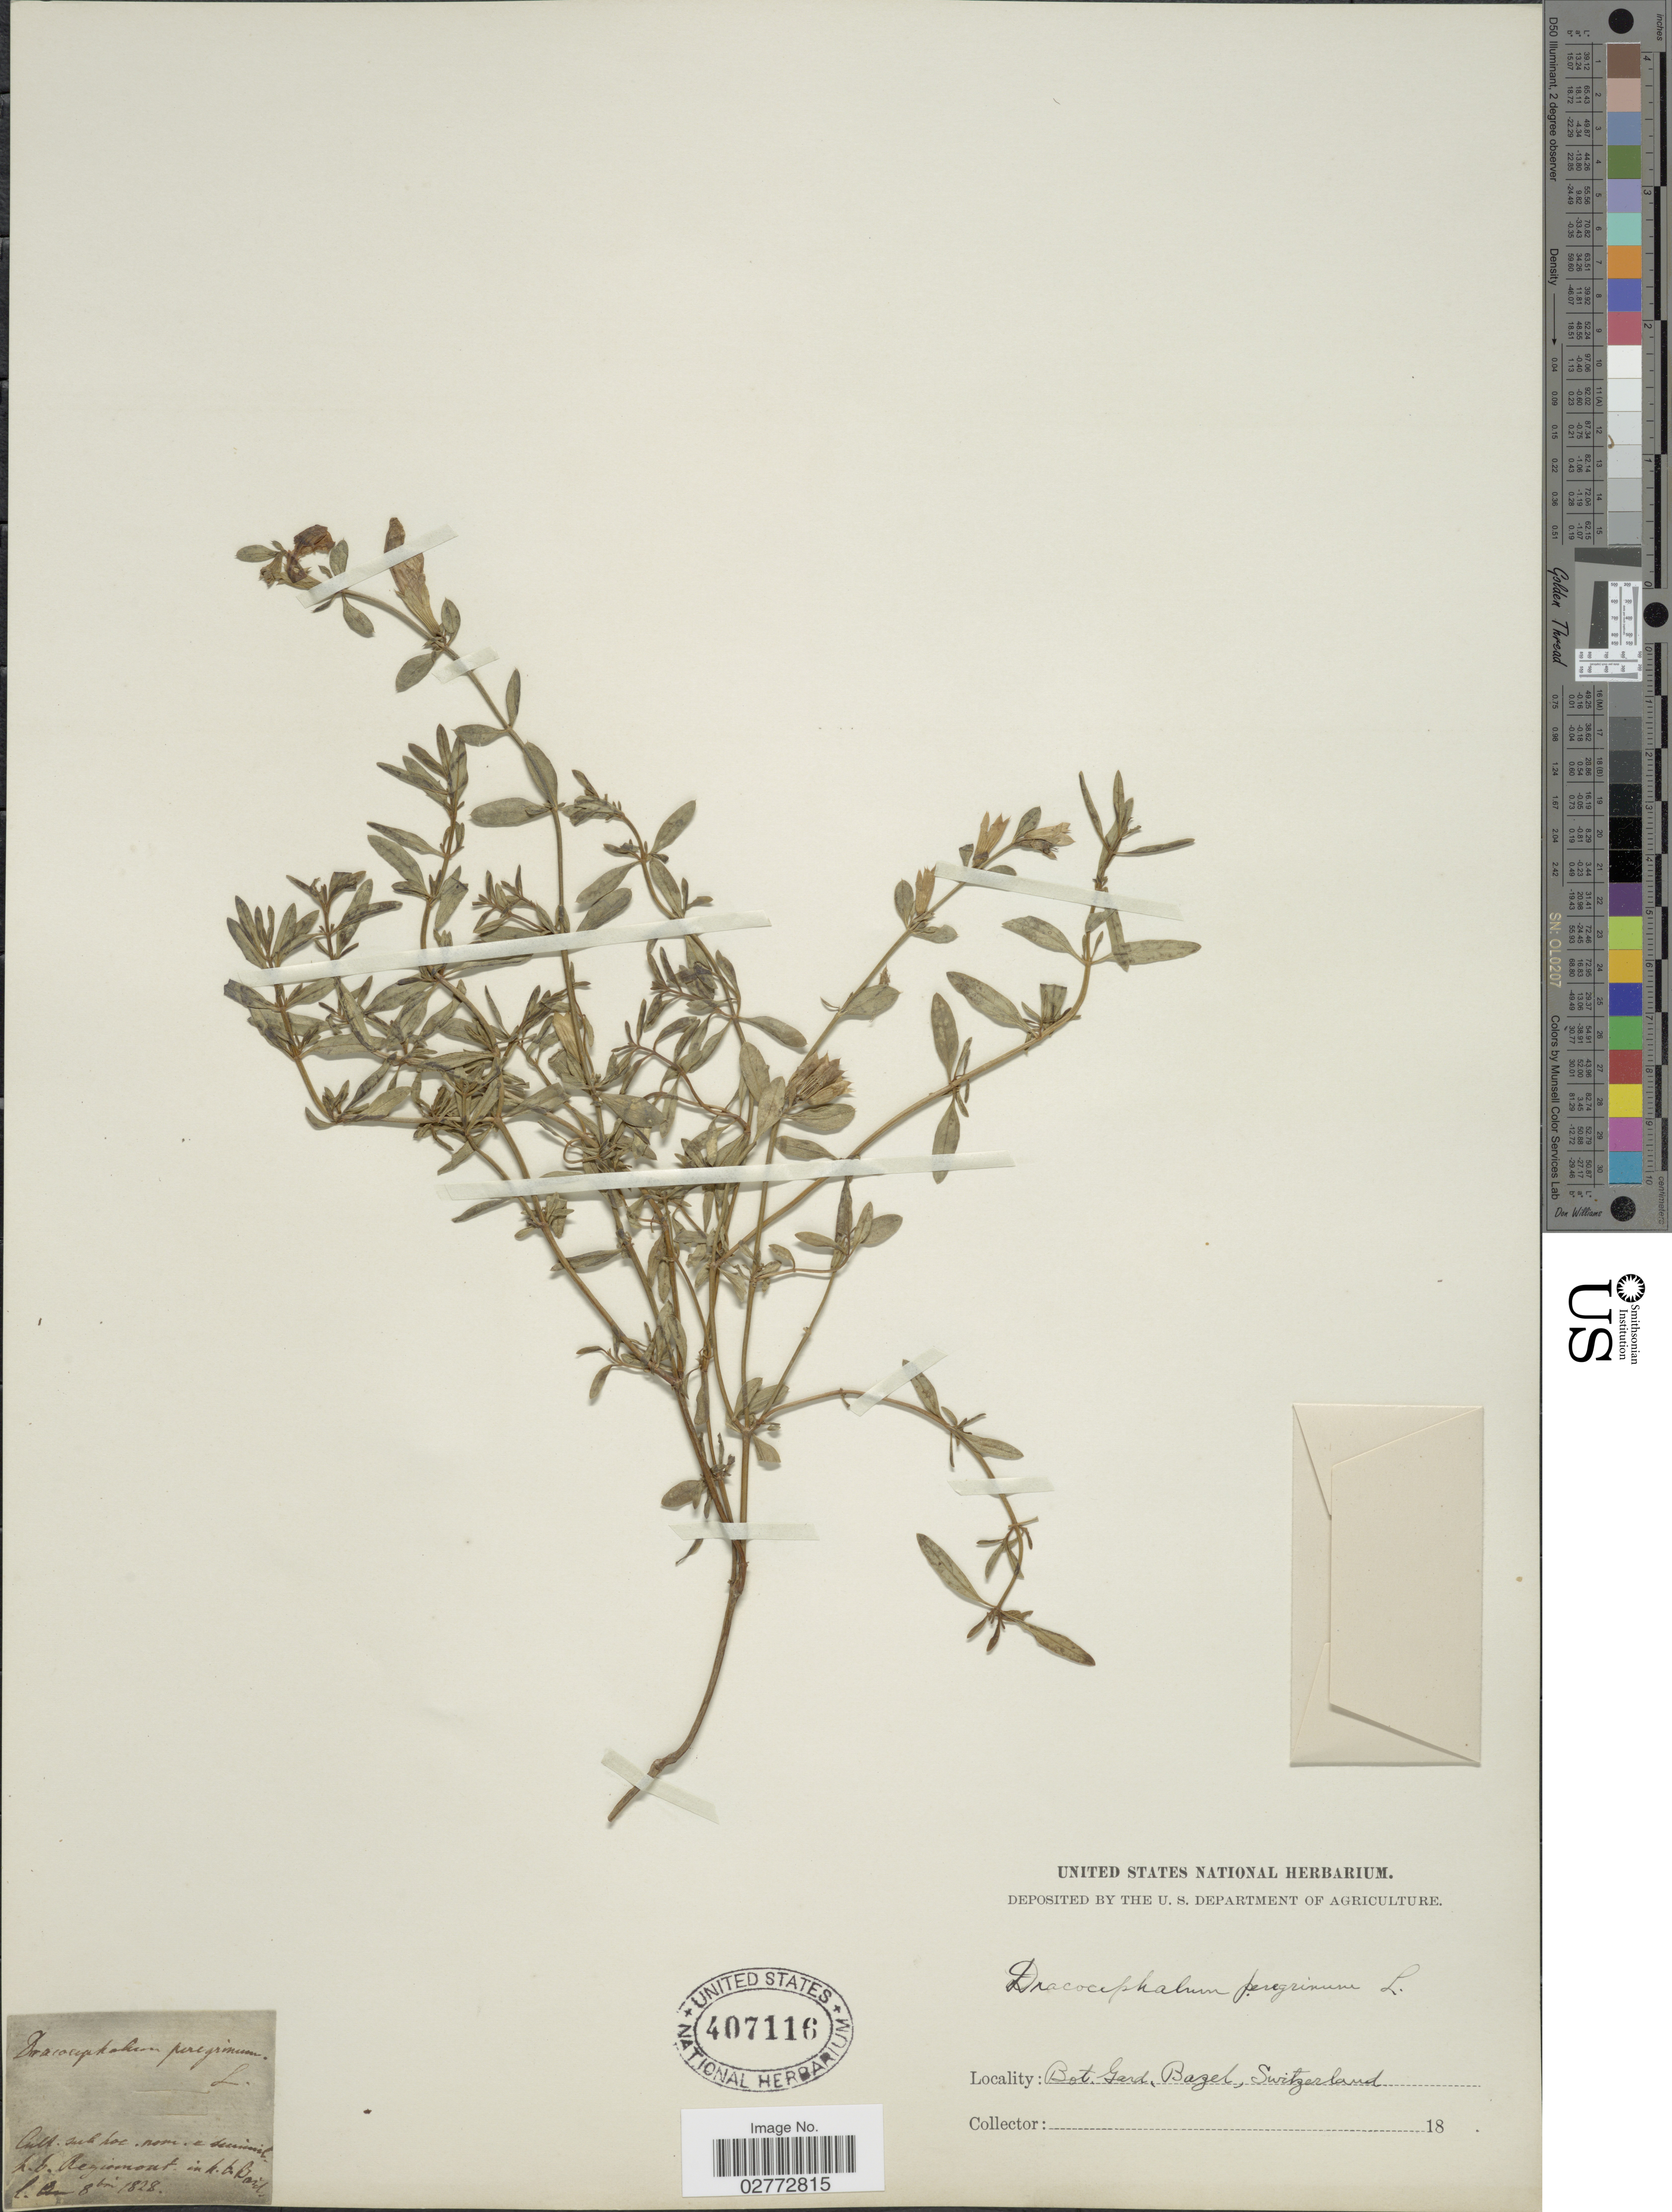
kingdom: Plantae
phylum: Tracheophyta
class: Magnoliopsida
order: Lamiales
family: Lamiaceae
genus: Dracocephalum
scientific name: Dracocephalum peregrinum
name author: L.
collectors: ex herb. United States National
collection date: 1828-10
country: Switzerland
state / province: Basel-Stadt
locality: Bot. Gard. Bazel. Cult. h. b. Regiomont in h. b. Basil.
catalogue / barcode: US 407116